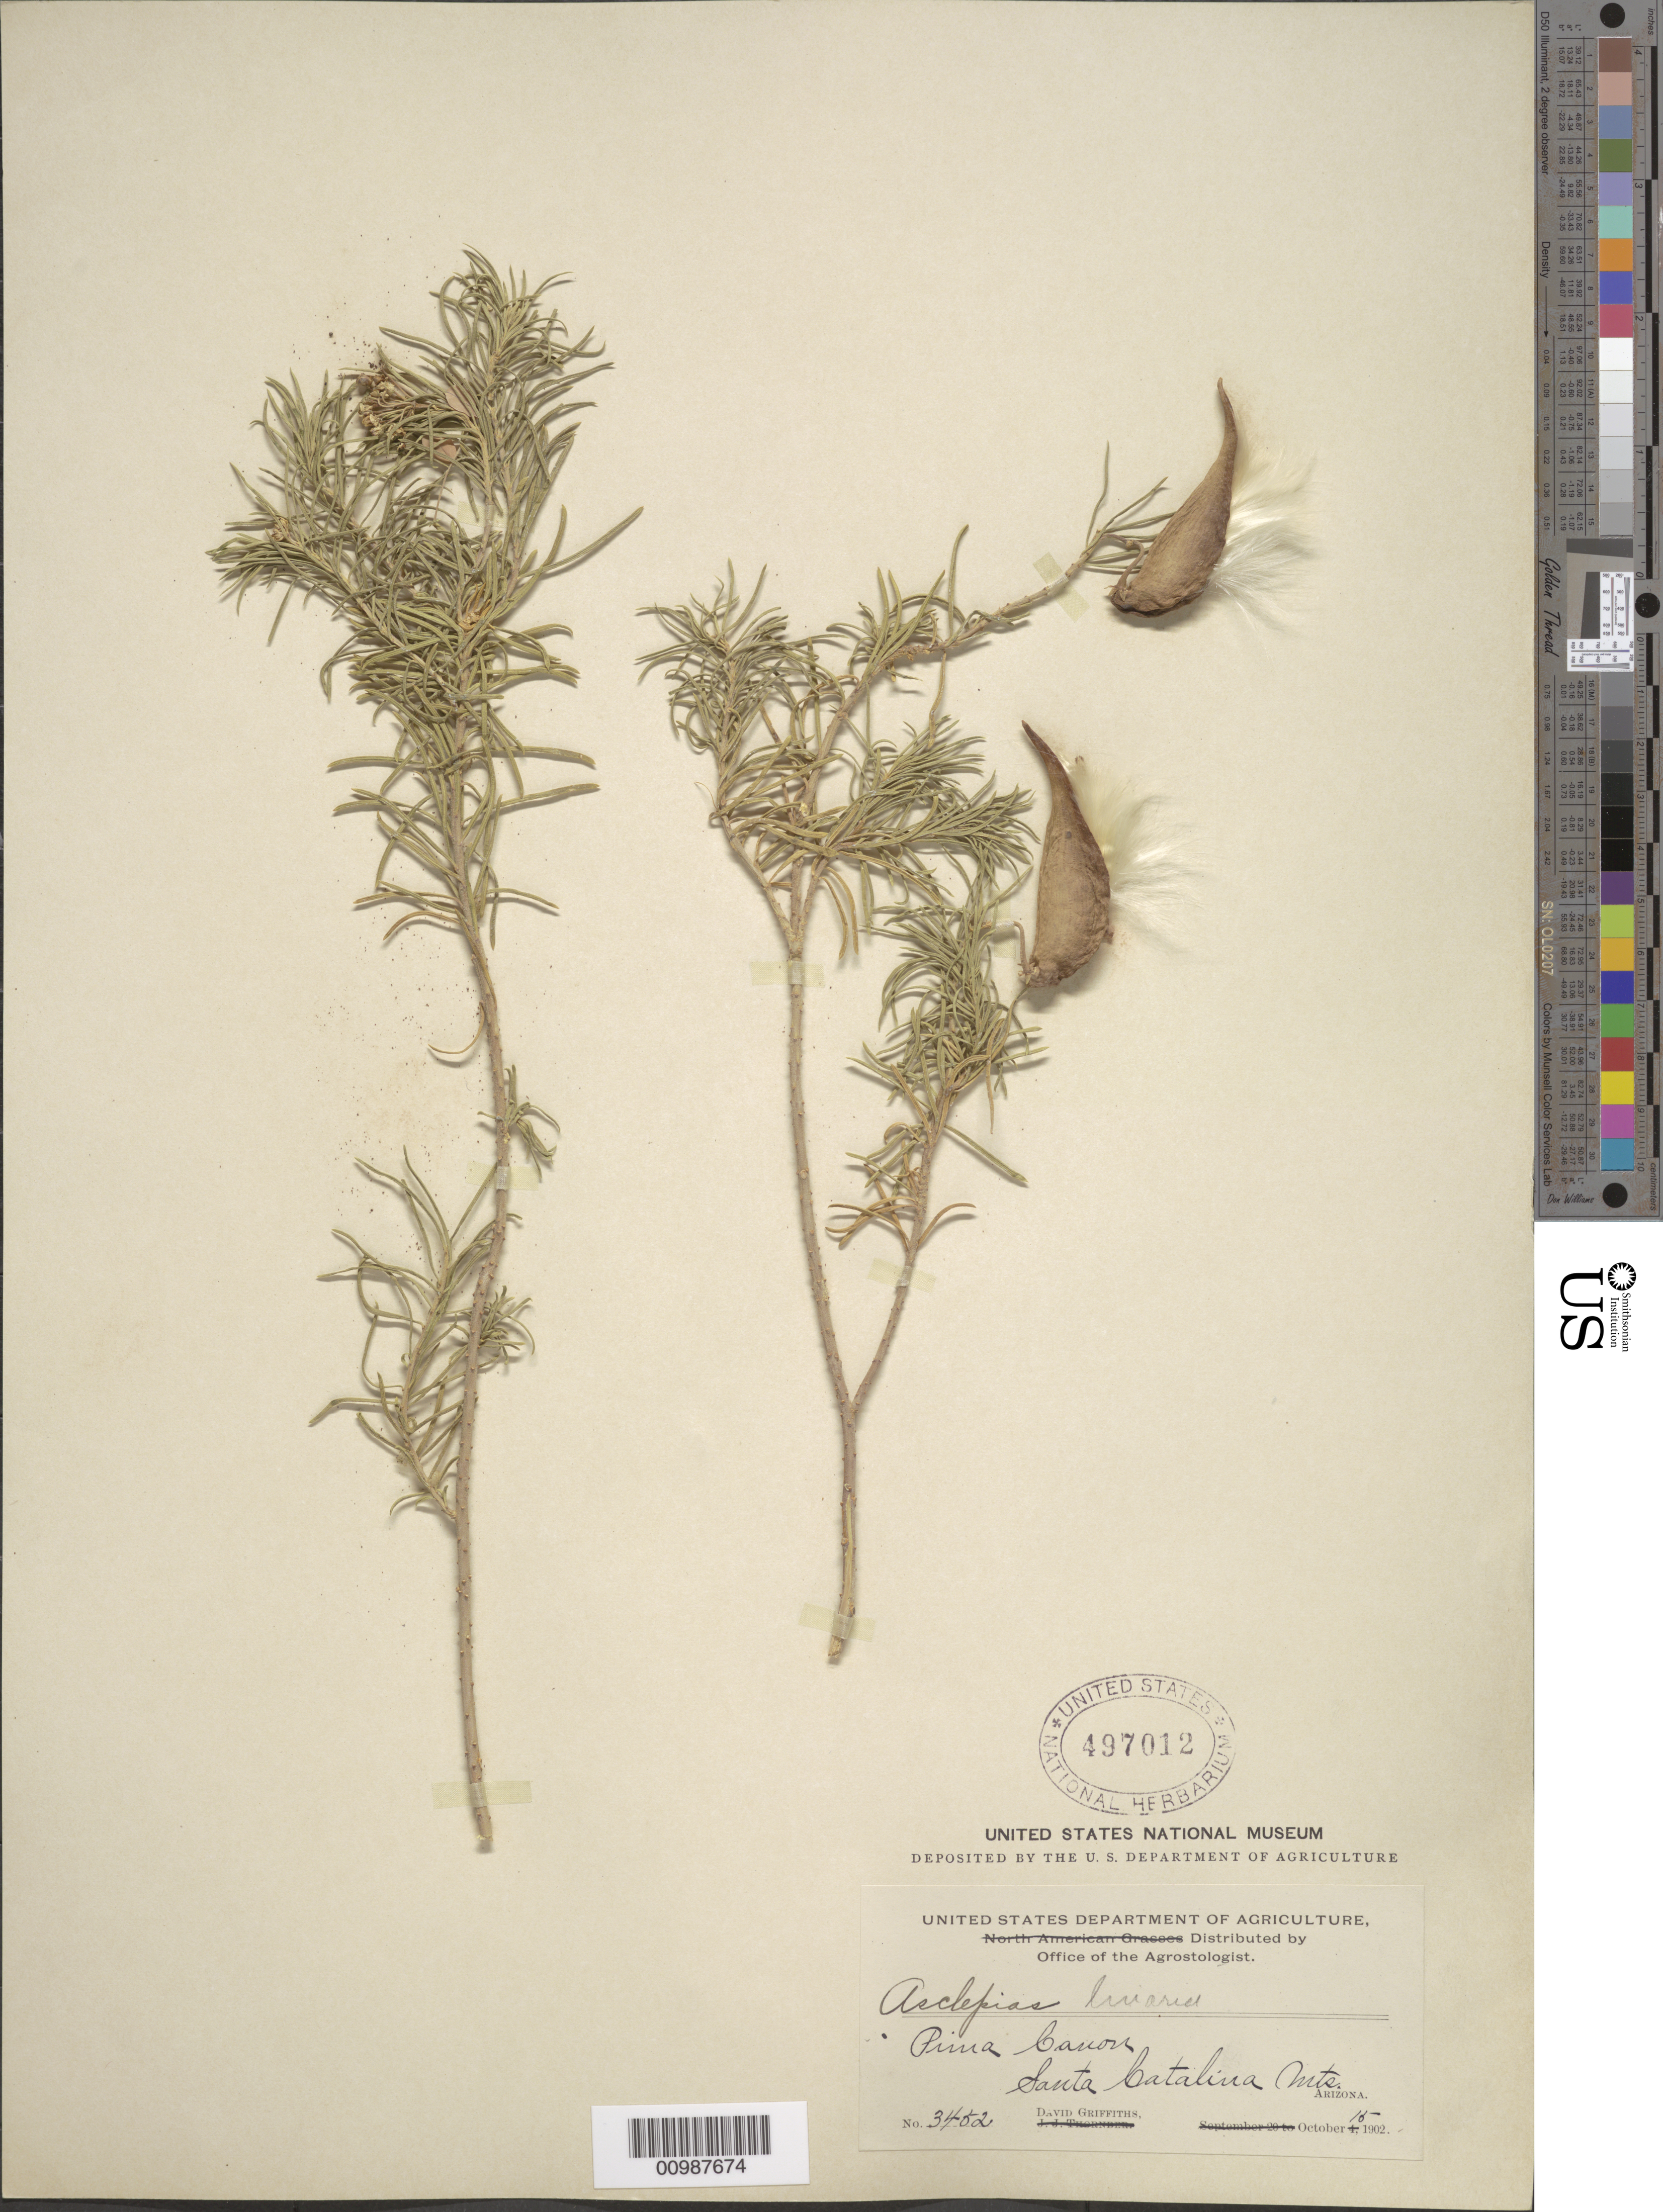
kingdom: Plantae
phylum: Tracheophyta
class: Magnoliopsida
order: Gentianales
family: Apocynaceae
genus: Asclepias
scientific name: Asclepias linaria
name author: Cav.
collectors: D. Griffiths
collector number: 3452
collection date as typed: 15 Oct 1902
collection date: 1902-10-15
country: United States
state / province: Arizona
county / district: Pima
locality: Pima Canyon; Santa Catalina Mountains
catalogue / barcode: US 497012